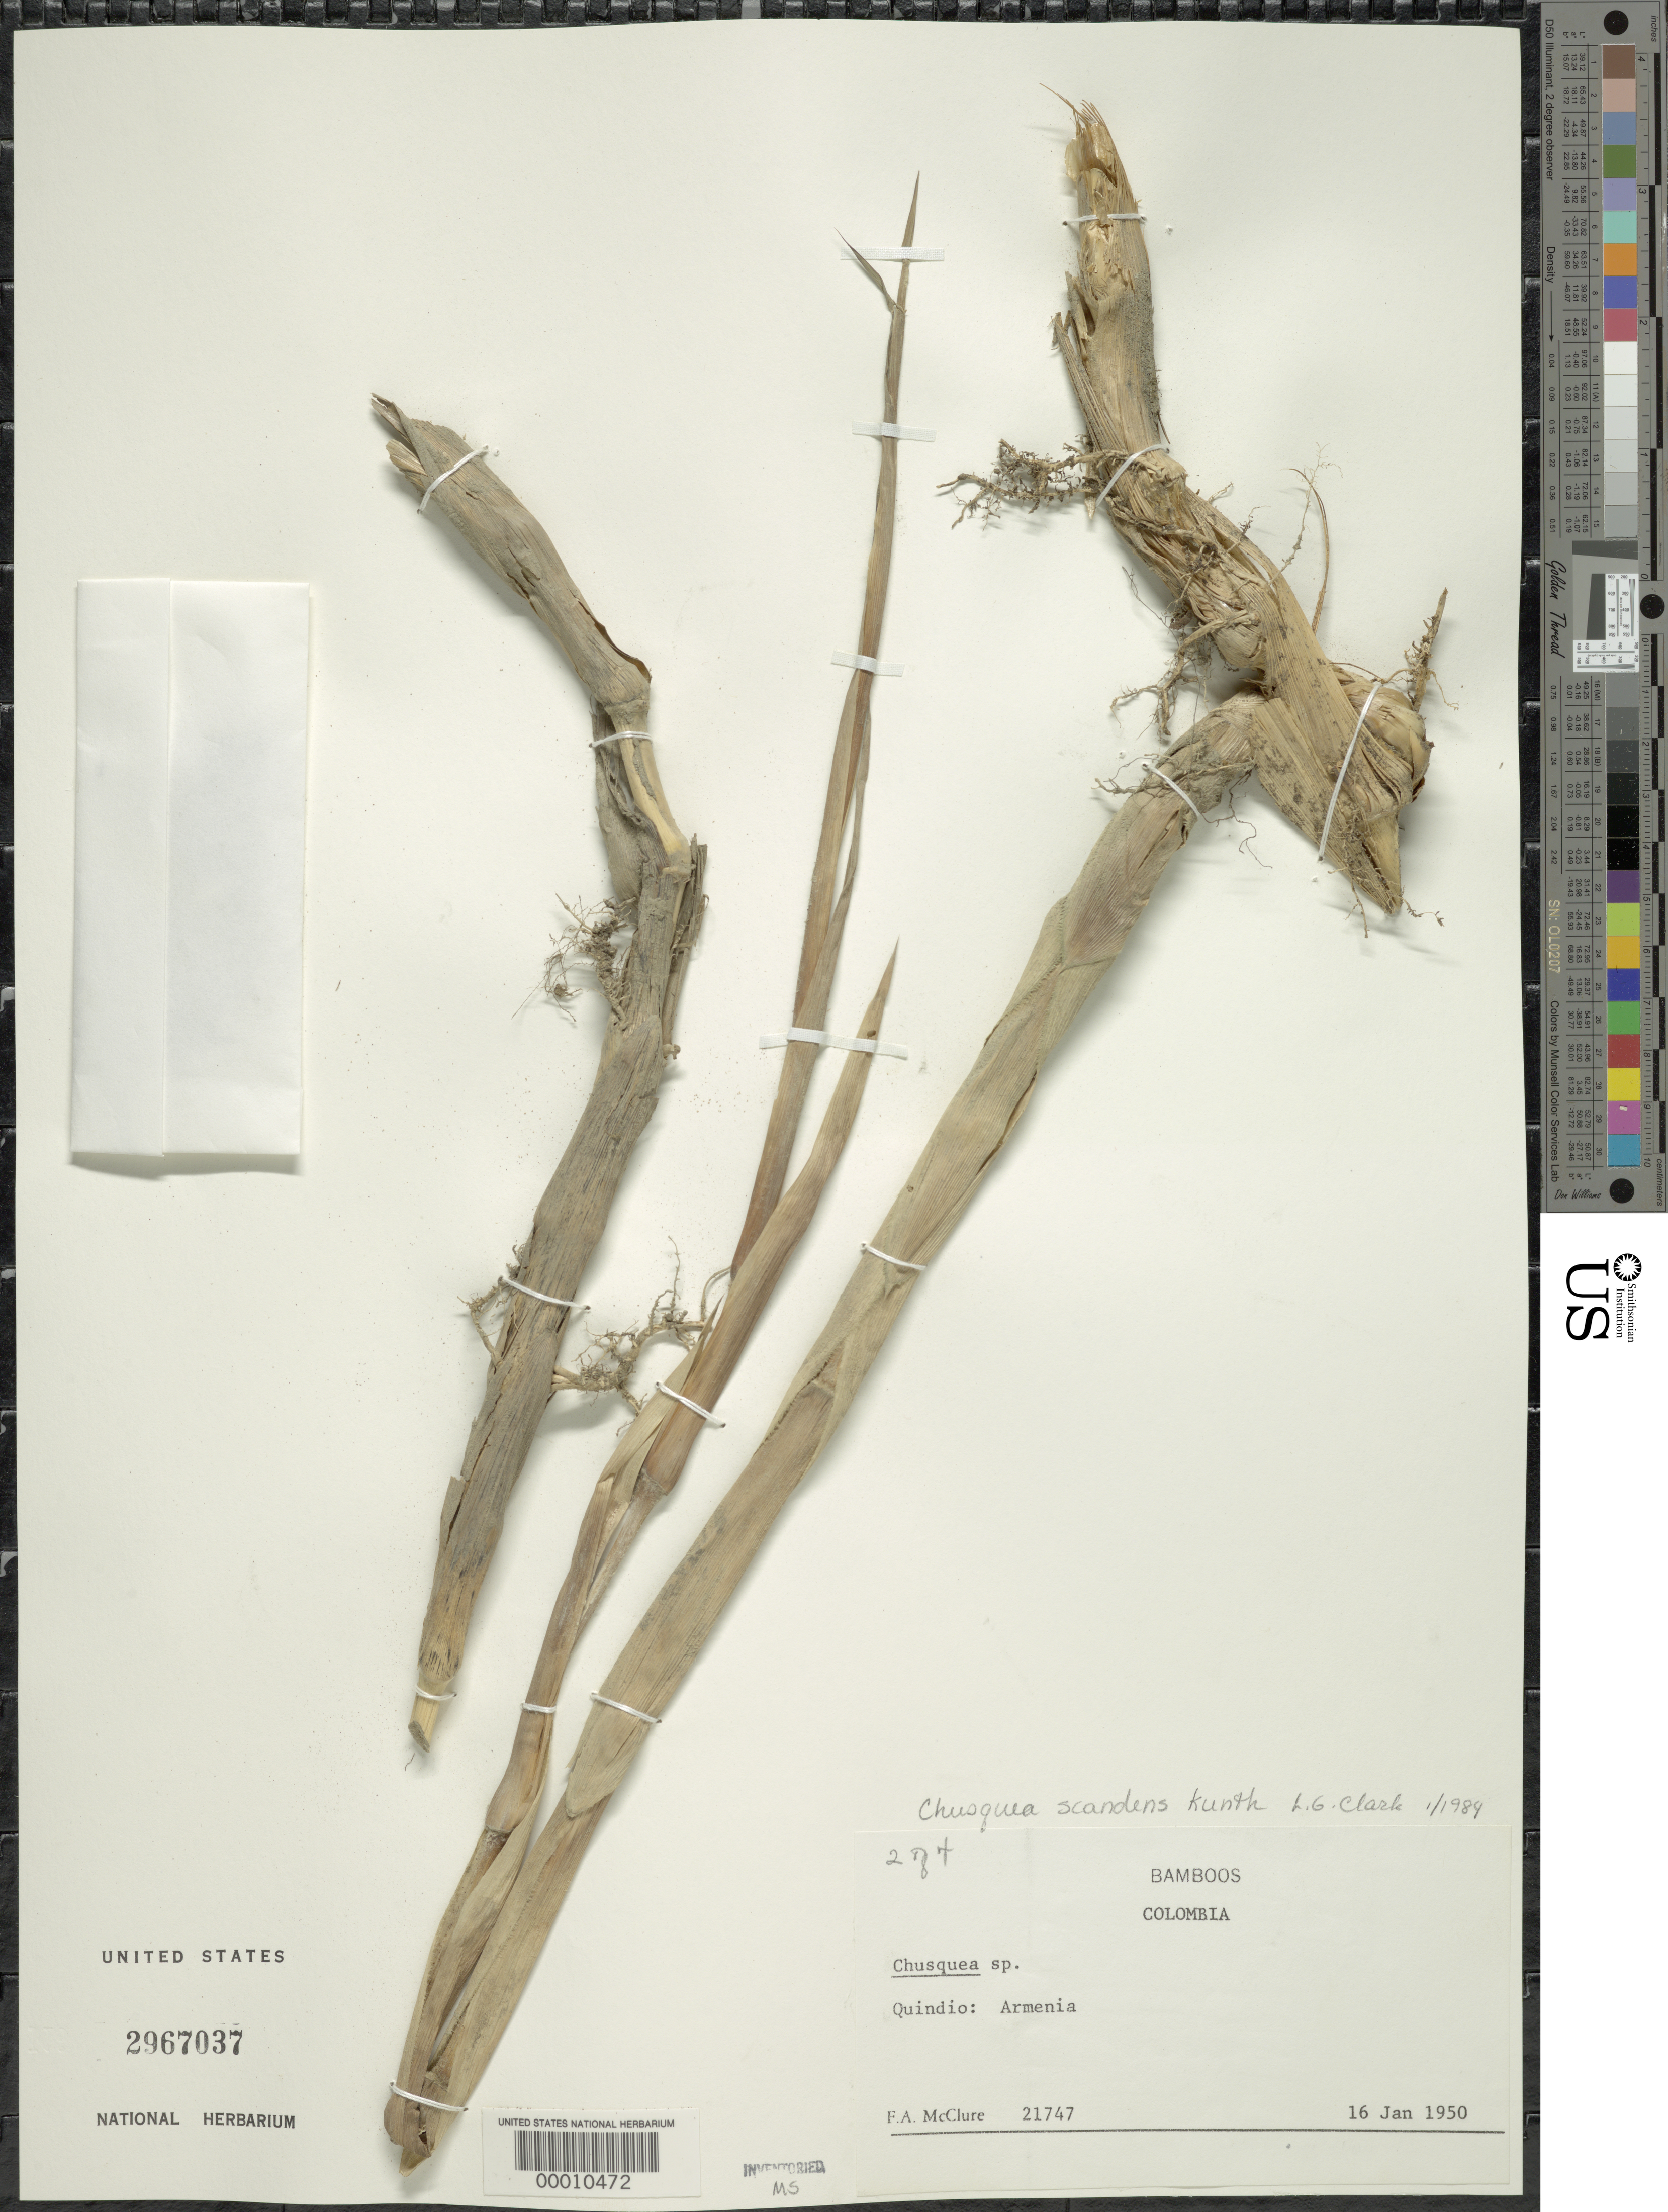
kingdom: Plantae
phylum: Tracheophyta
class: Liliopsida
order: Poales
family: Poaceae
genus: Chusquea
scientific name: Chusquea scandens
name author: Kunth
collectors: F. A. McClure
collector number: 21747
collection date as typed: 16 Jan 1950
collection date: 1950-01-16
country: Colombia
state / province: Quindío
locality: Armenia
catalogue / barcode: US 2967037